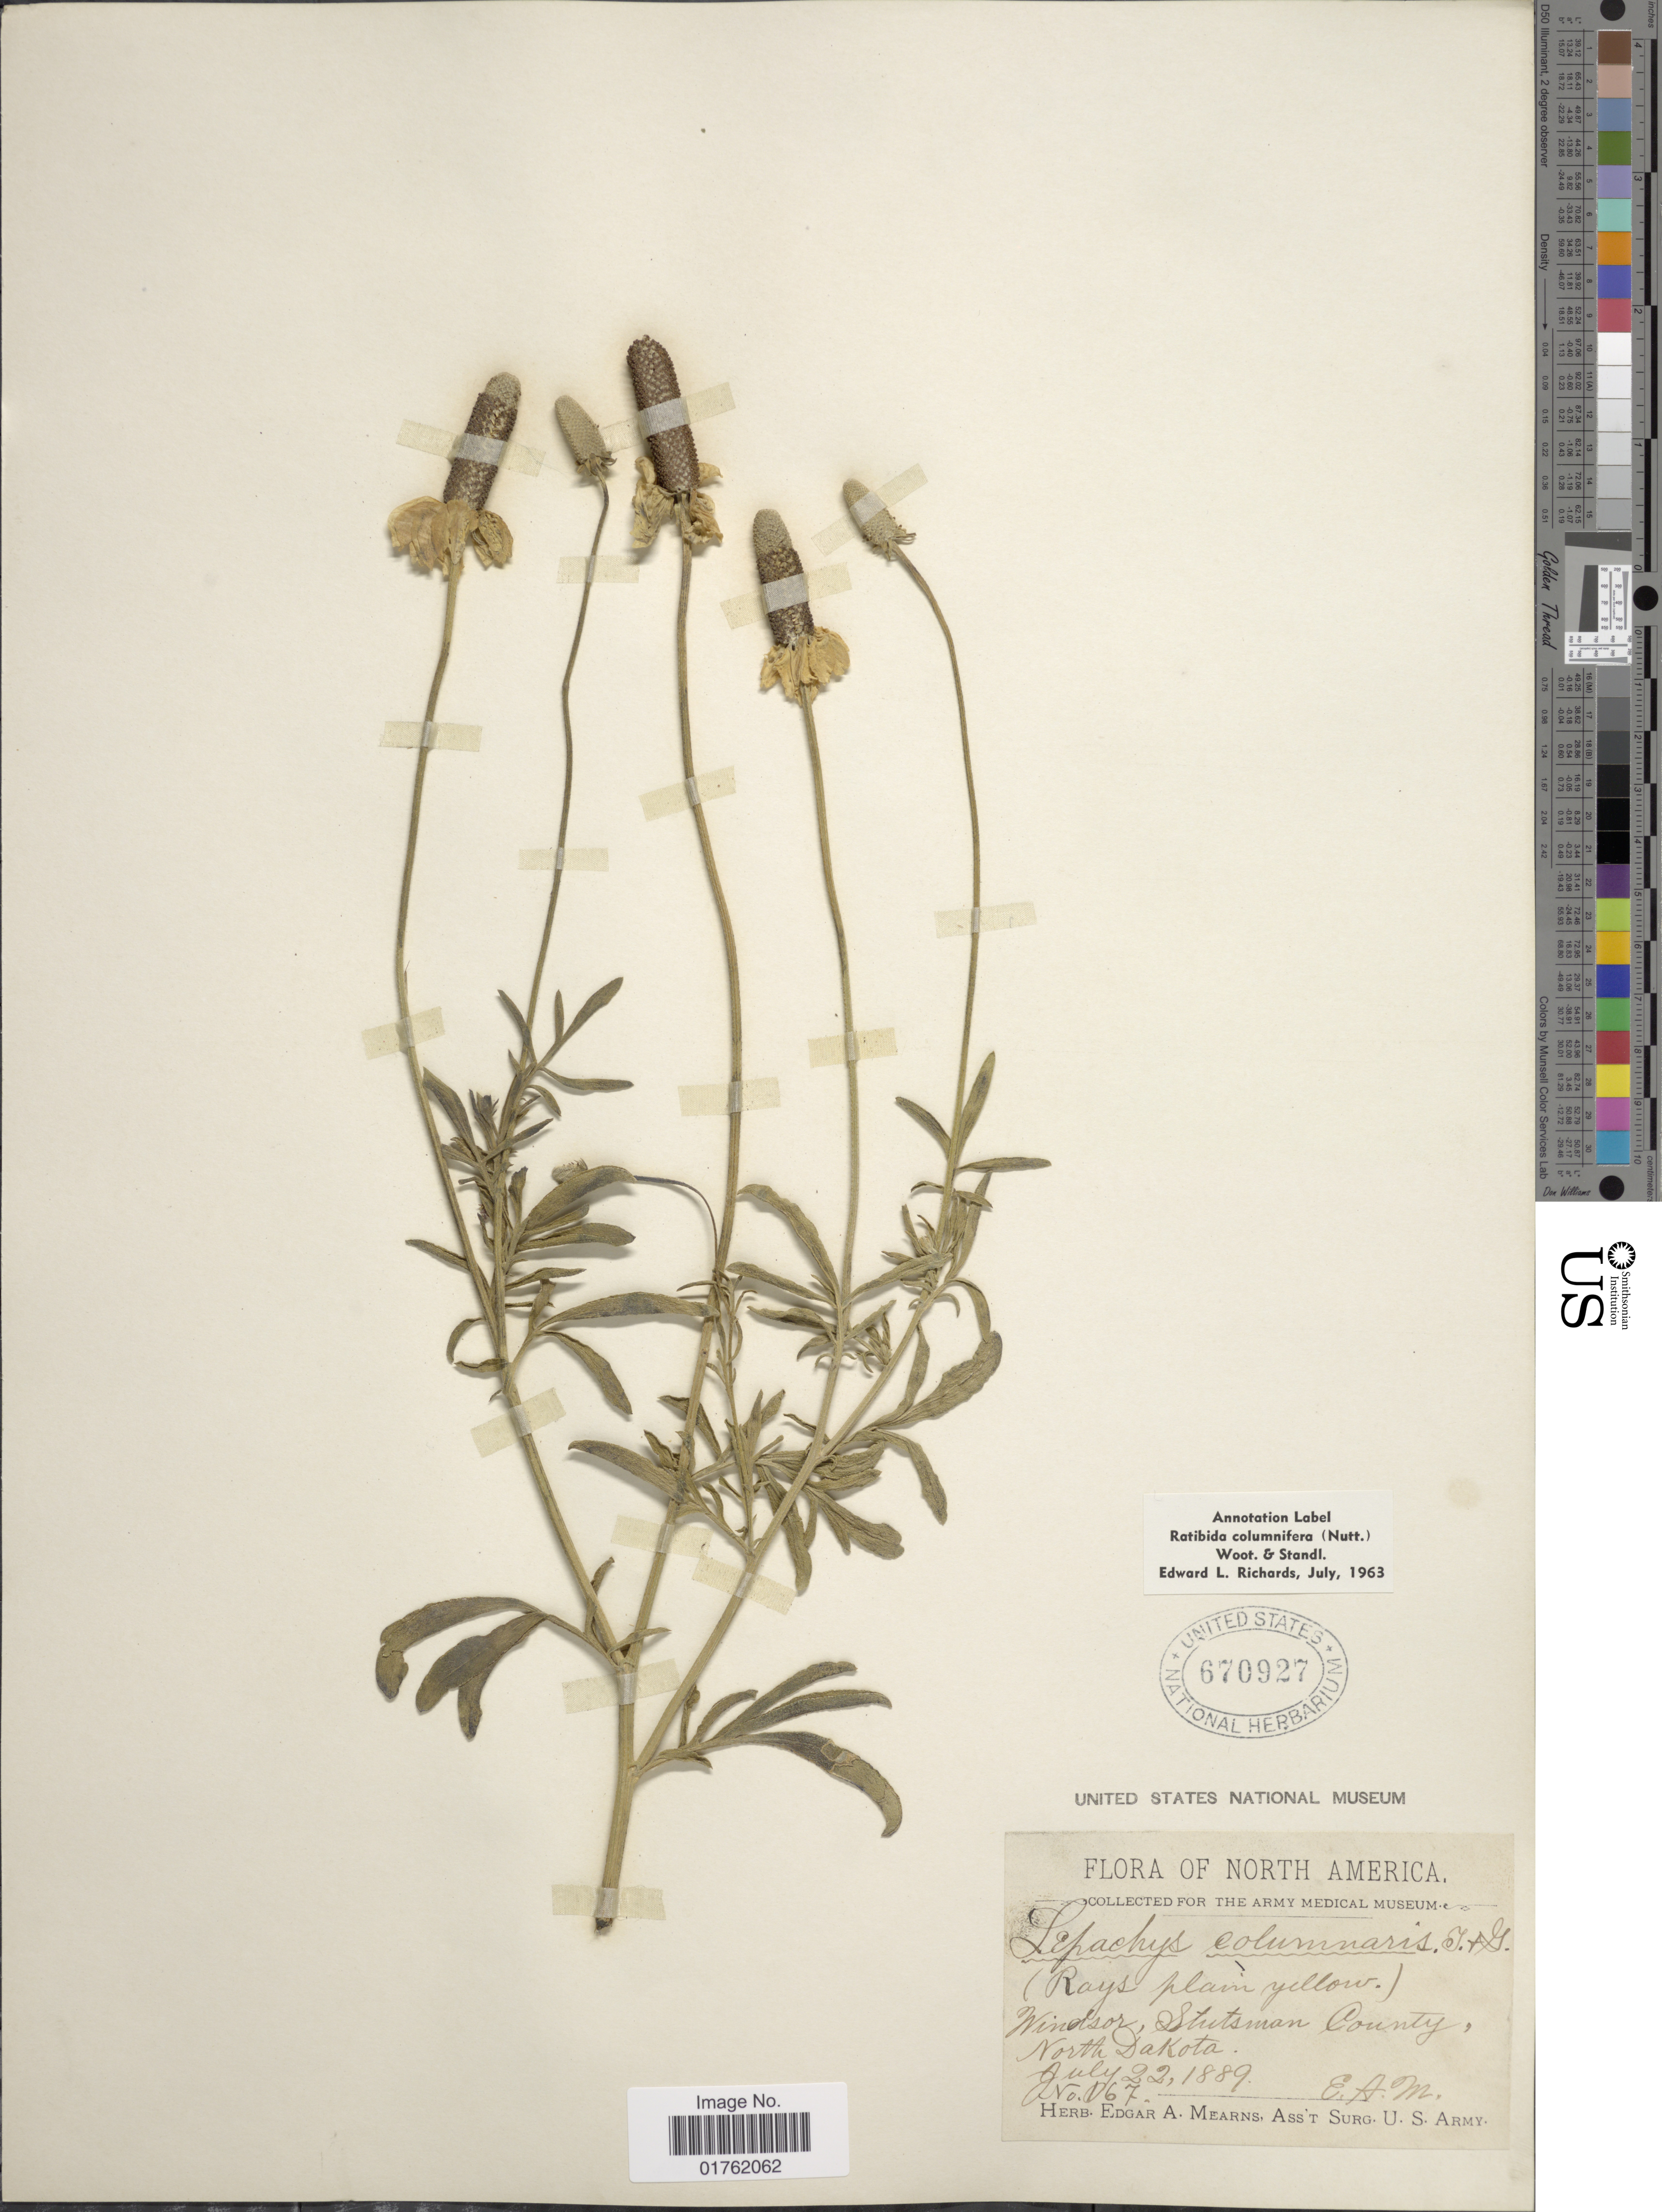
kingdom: Plantae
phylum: Tracheophyta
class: Magnoliopsida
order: Asterales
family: Asteraceae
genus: Ratibida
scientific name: Ratibida columnaris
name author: (Pursh) D. Don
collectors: E. A. Mearns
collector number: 167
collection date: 1889-07-22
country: United States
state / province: North Dakota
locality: Windsor, Stutsman County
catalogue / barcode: US 670927